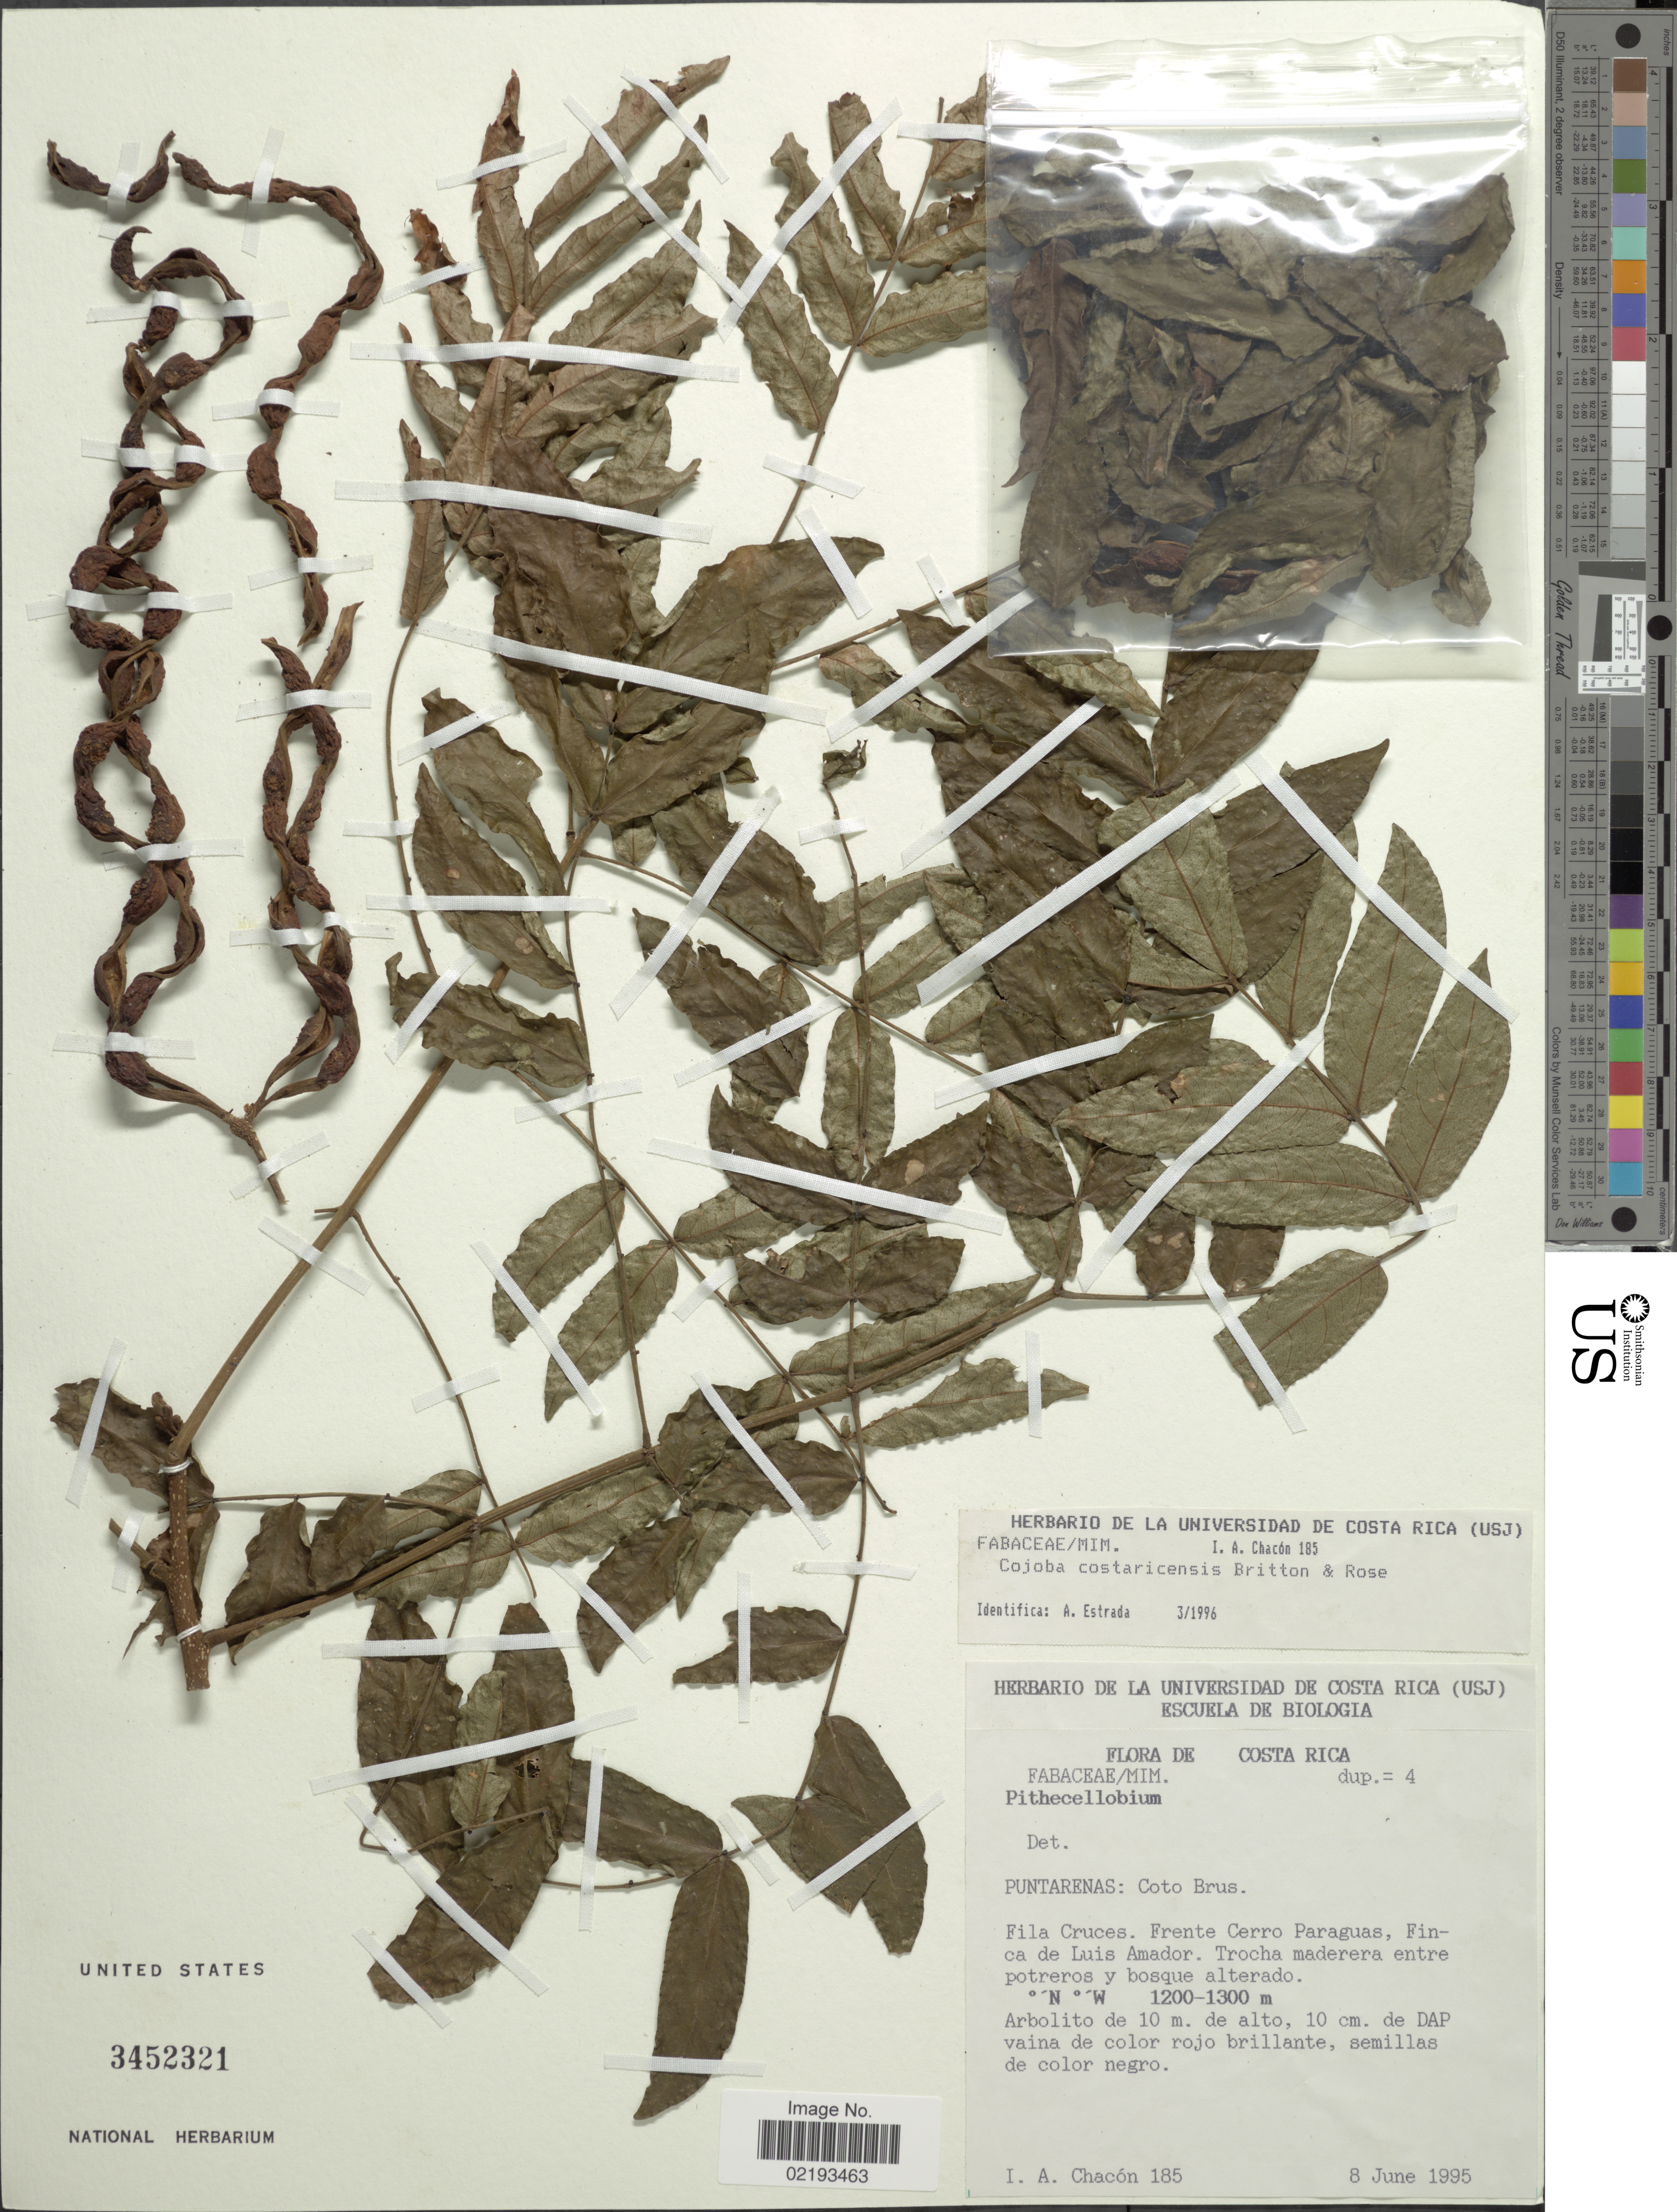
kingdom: Plantae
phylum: Tracheophyta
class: Magnoliopsida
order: Fabales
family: Fabaceae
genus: Cojoba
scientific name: Cojoba costaricensis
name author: Britton & Rose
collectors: I. Chacón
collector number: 185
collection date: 1995-06-08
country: Costa Rica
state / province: Puntarenas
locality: Coto Brus, Fila Cruces. Frente Cerro Paraguas, Finca de Luis Amador. Trocha maderera entre potreros y bosque alterado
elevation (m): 1200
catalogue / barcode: US 3452321